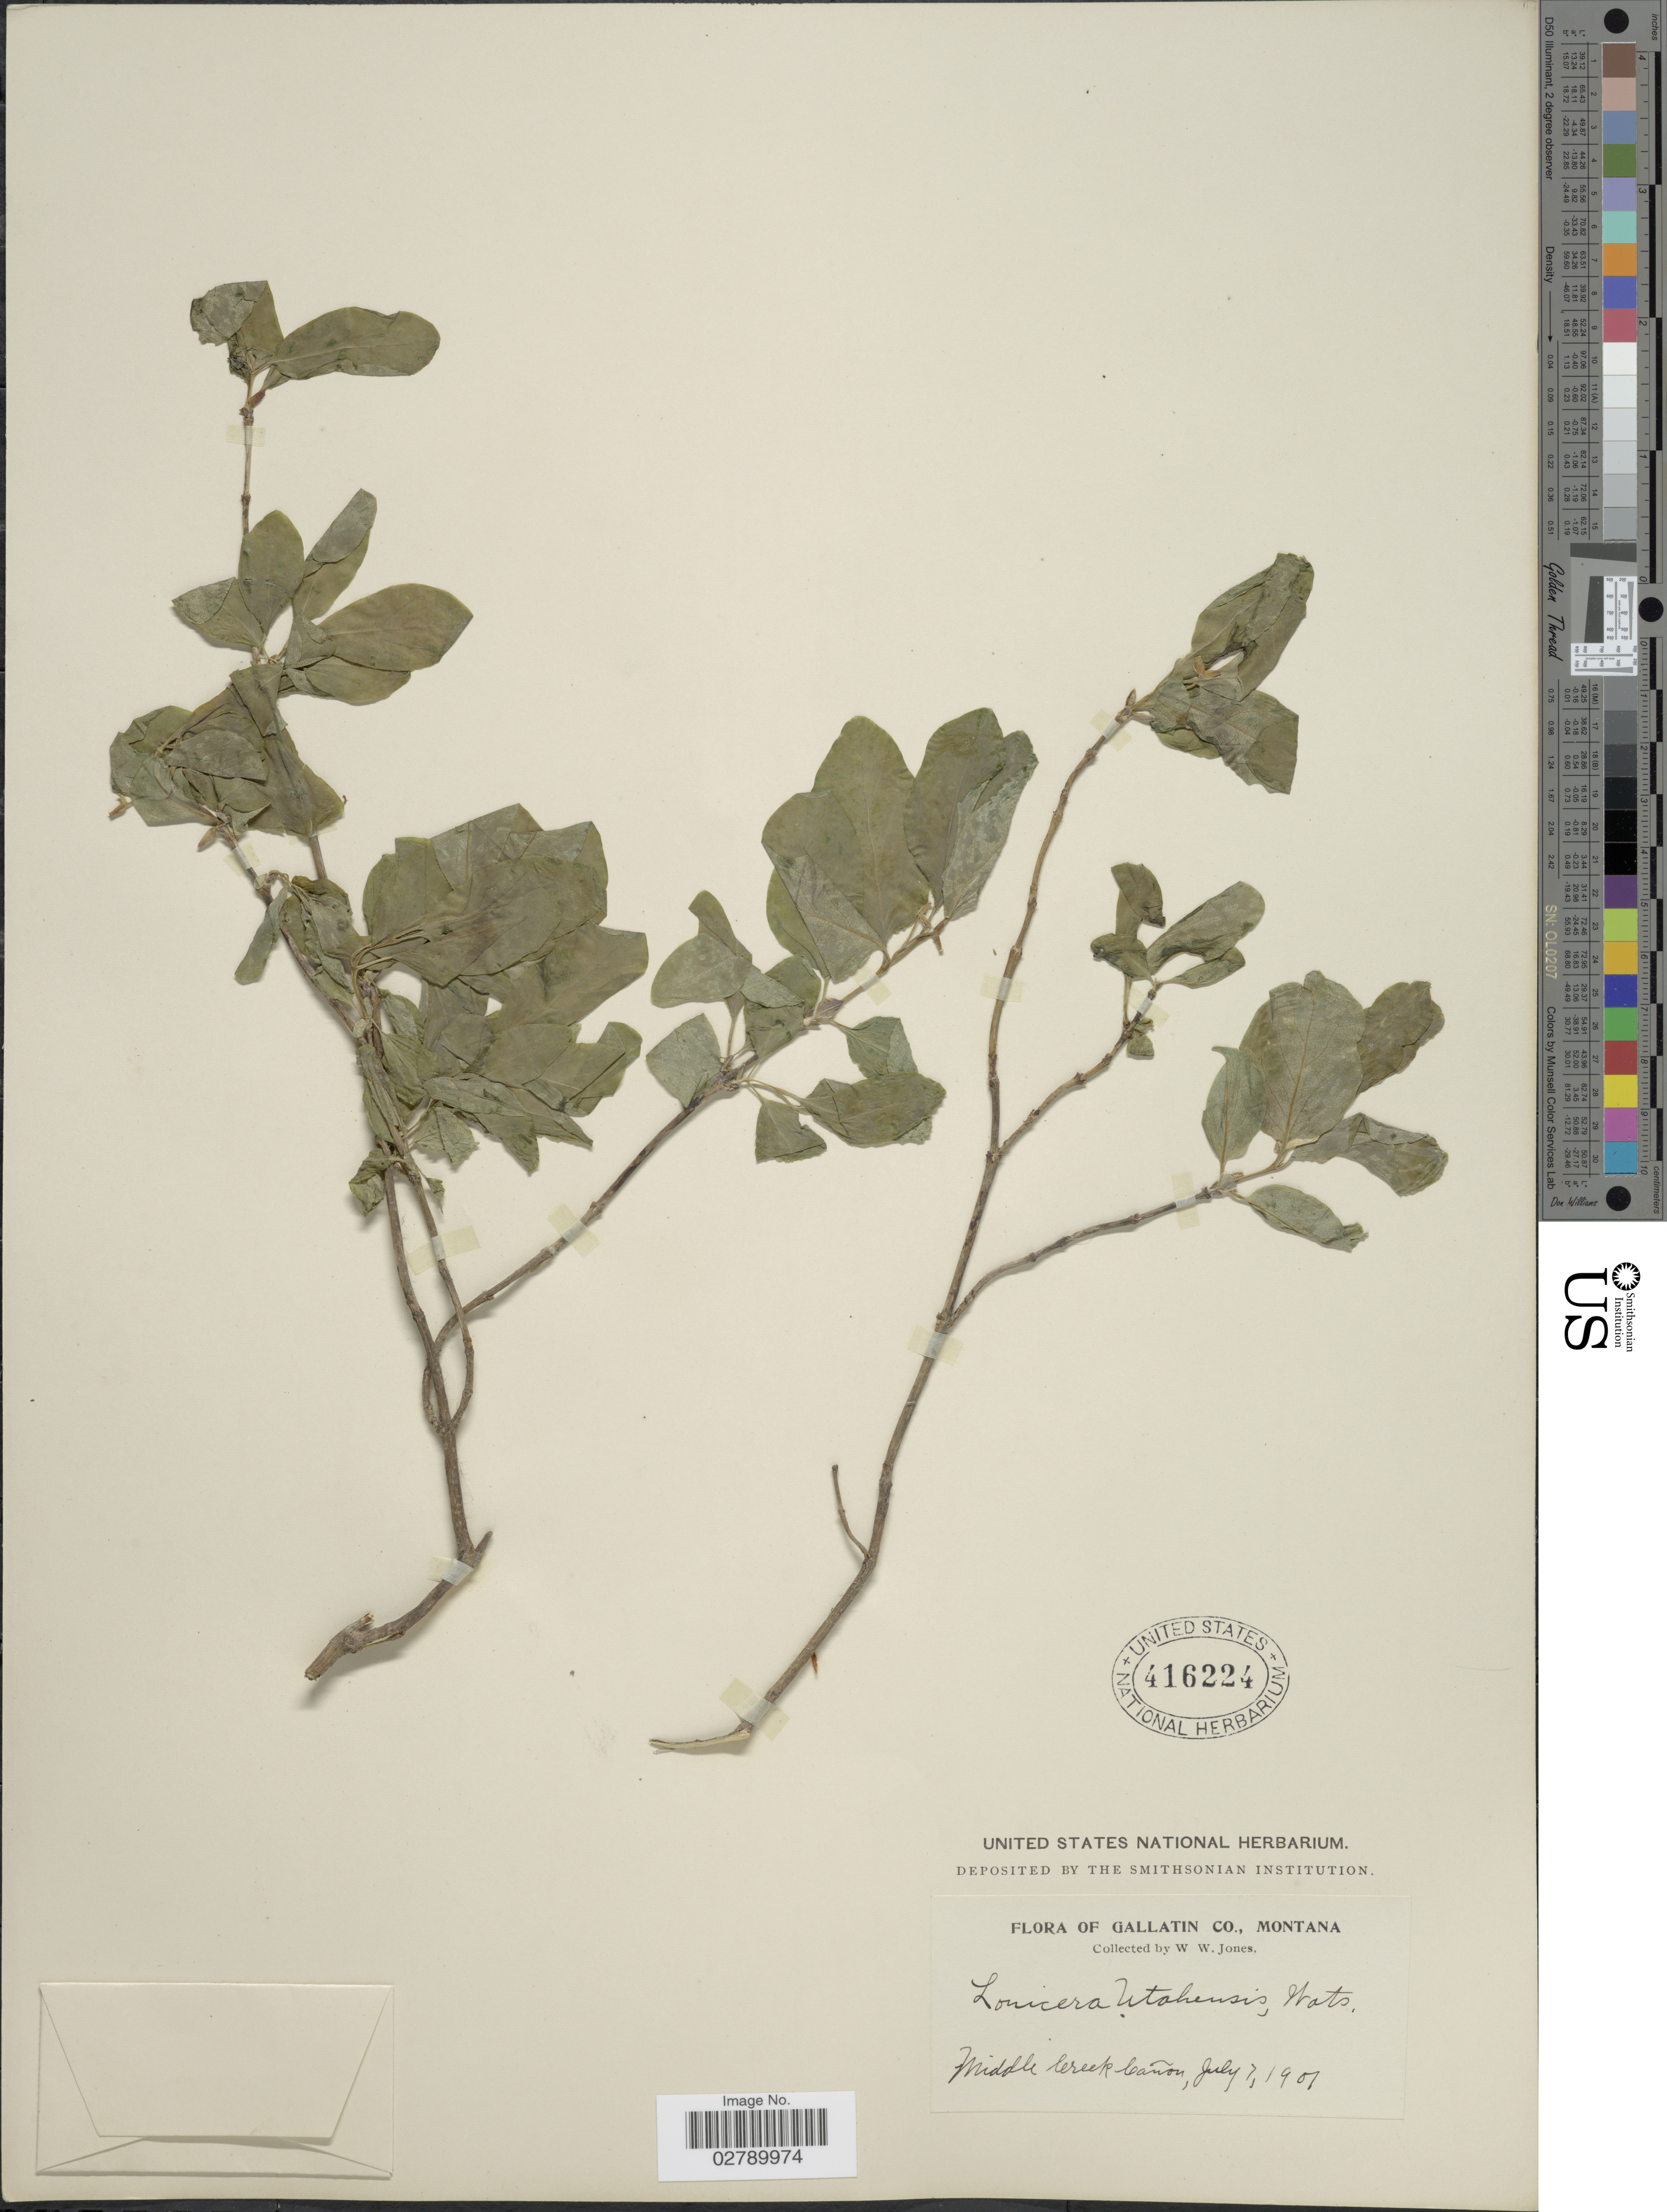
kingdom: Plantae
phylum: Tracheophyta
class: Magnoliopsida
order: Dipsacales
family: Caprifoliaceae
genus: Lonicera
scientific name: Lonicera utahensis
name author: S. Watson in C. King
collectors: W. W. Jones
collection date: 1901-07-07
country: United States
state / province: Montana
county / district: Gallatin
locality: Middle Creek Cañon.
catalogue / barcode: US 416224